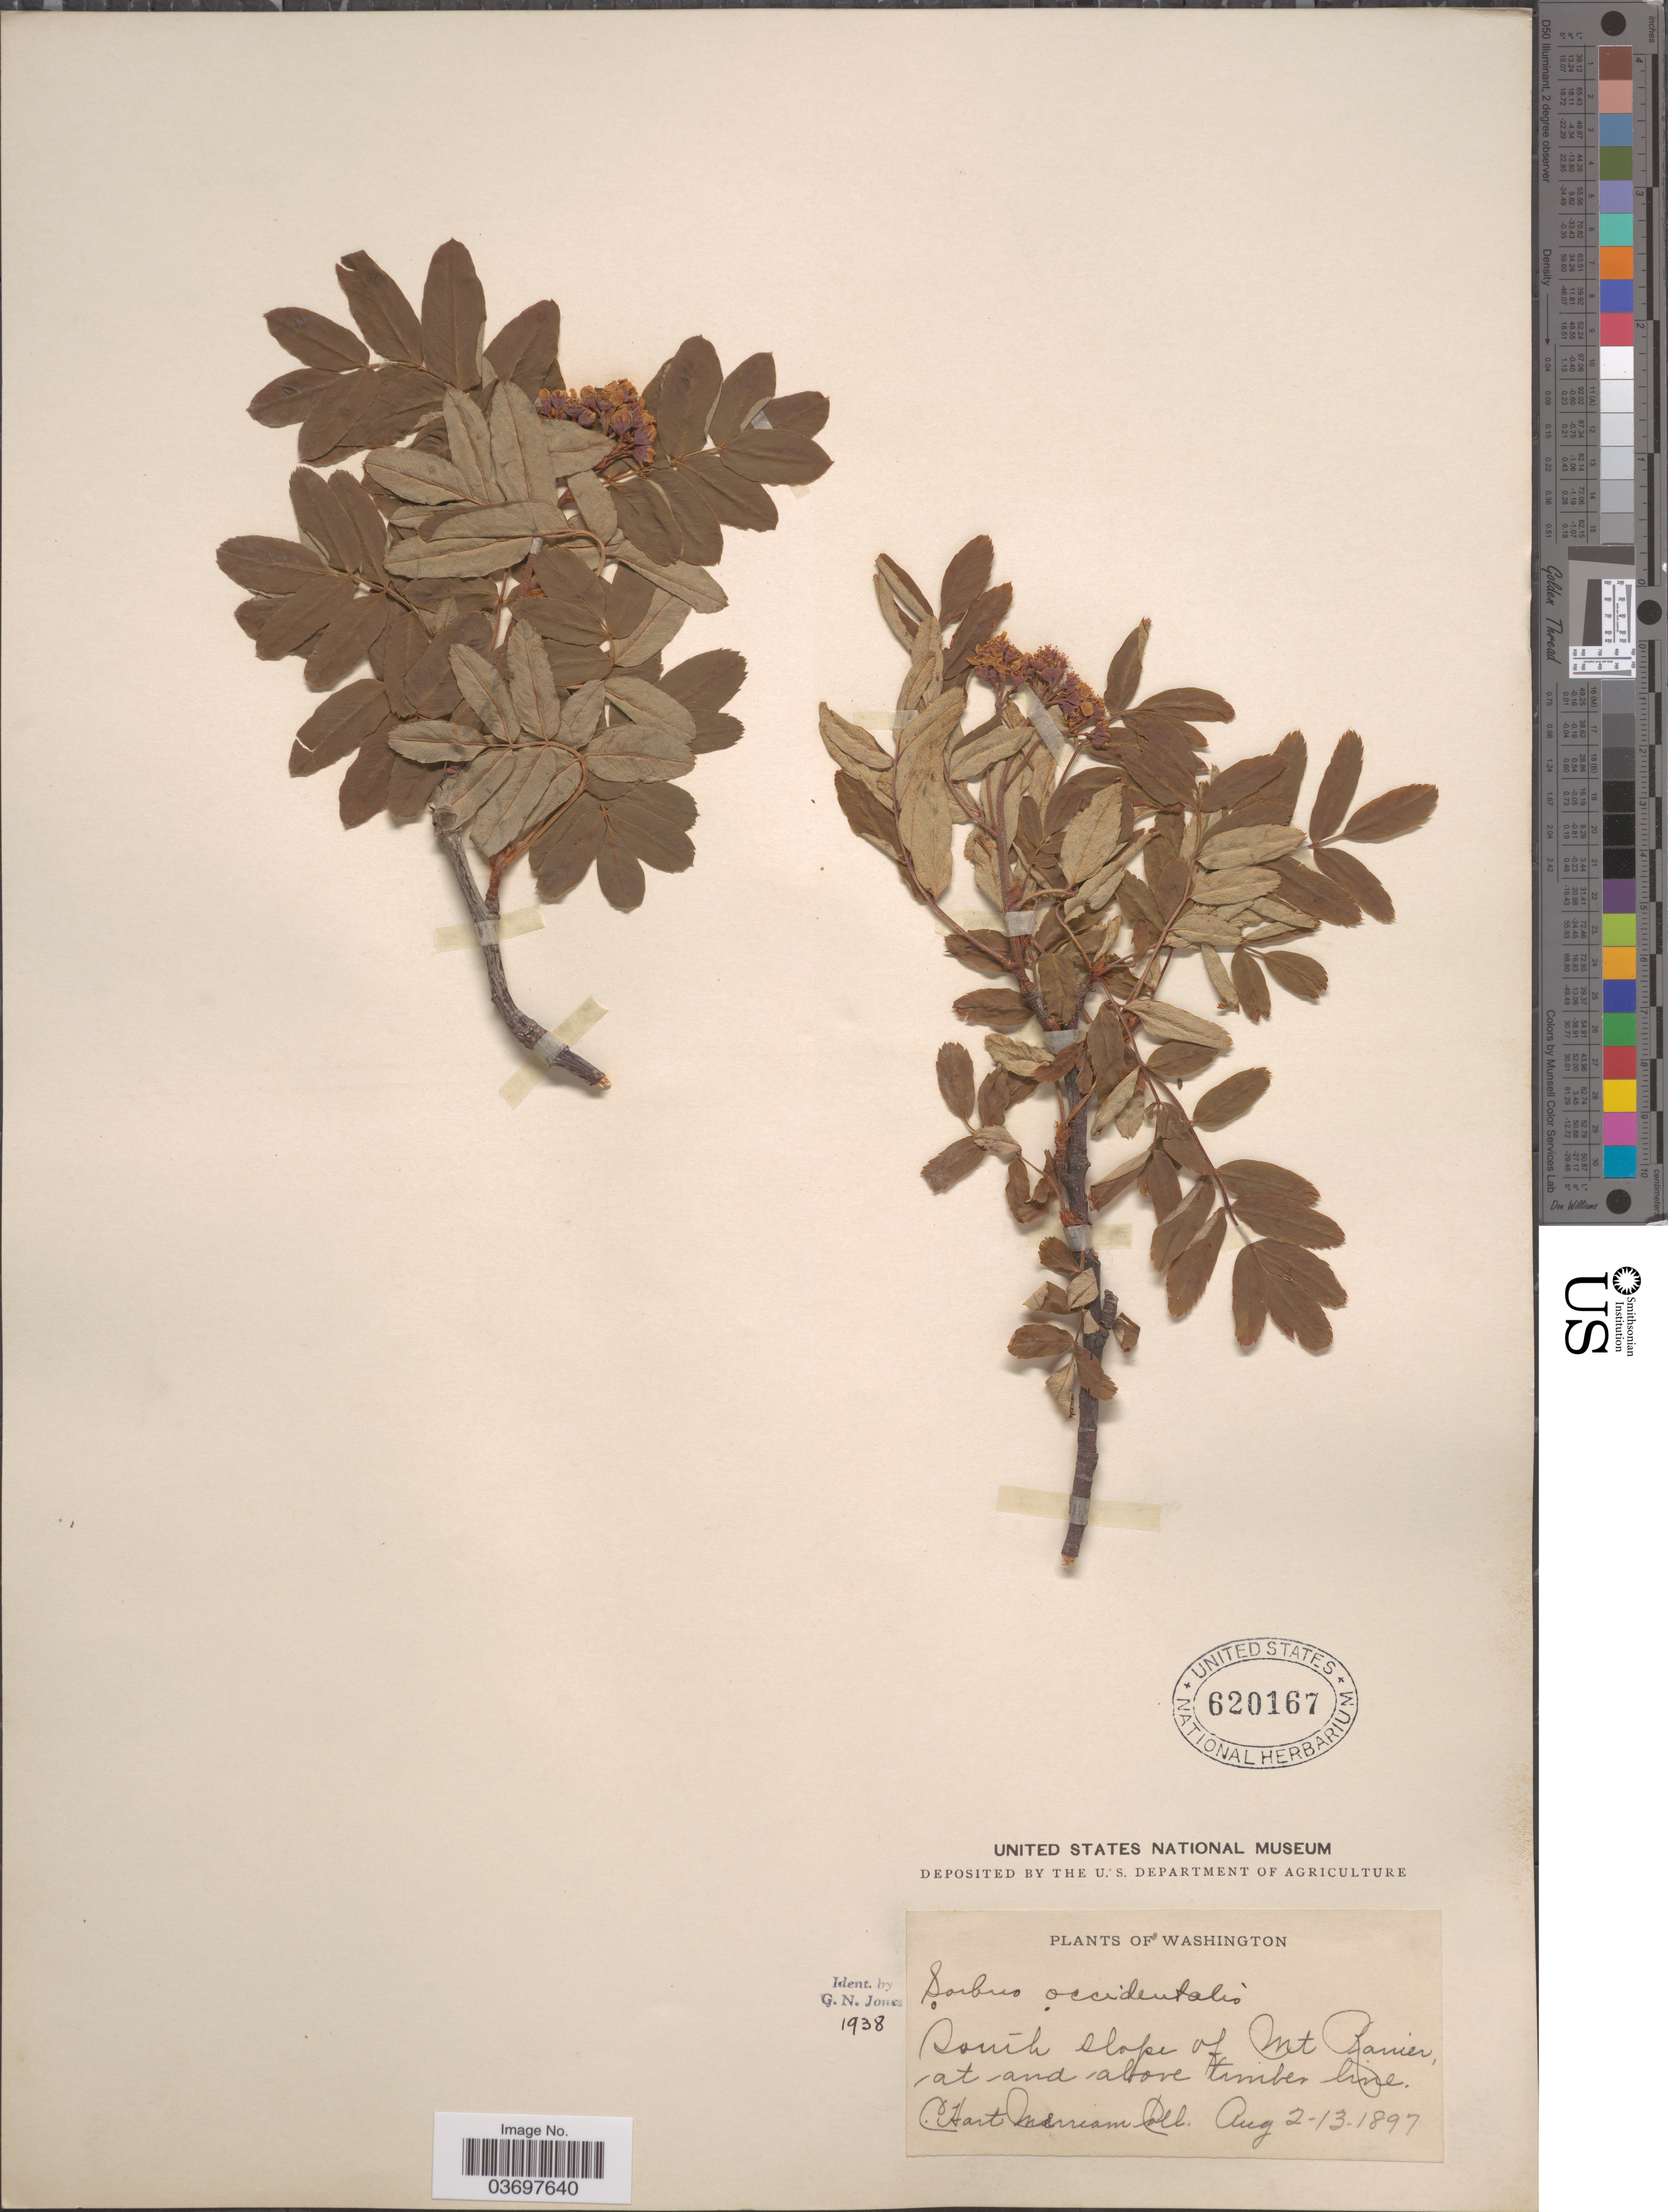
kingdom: Plantae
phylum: Tracheophyta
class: Magnoliopsida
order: Rosales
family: Rosaceae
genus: Sorbus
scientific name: Sorbus pumila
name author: Raf.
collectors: C. Merriam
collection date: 1897-08-02/1897-08-13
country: United States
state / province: Washington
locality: South slope of Mt Ranier, at and above timber line.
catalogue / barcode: US 620167